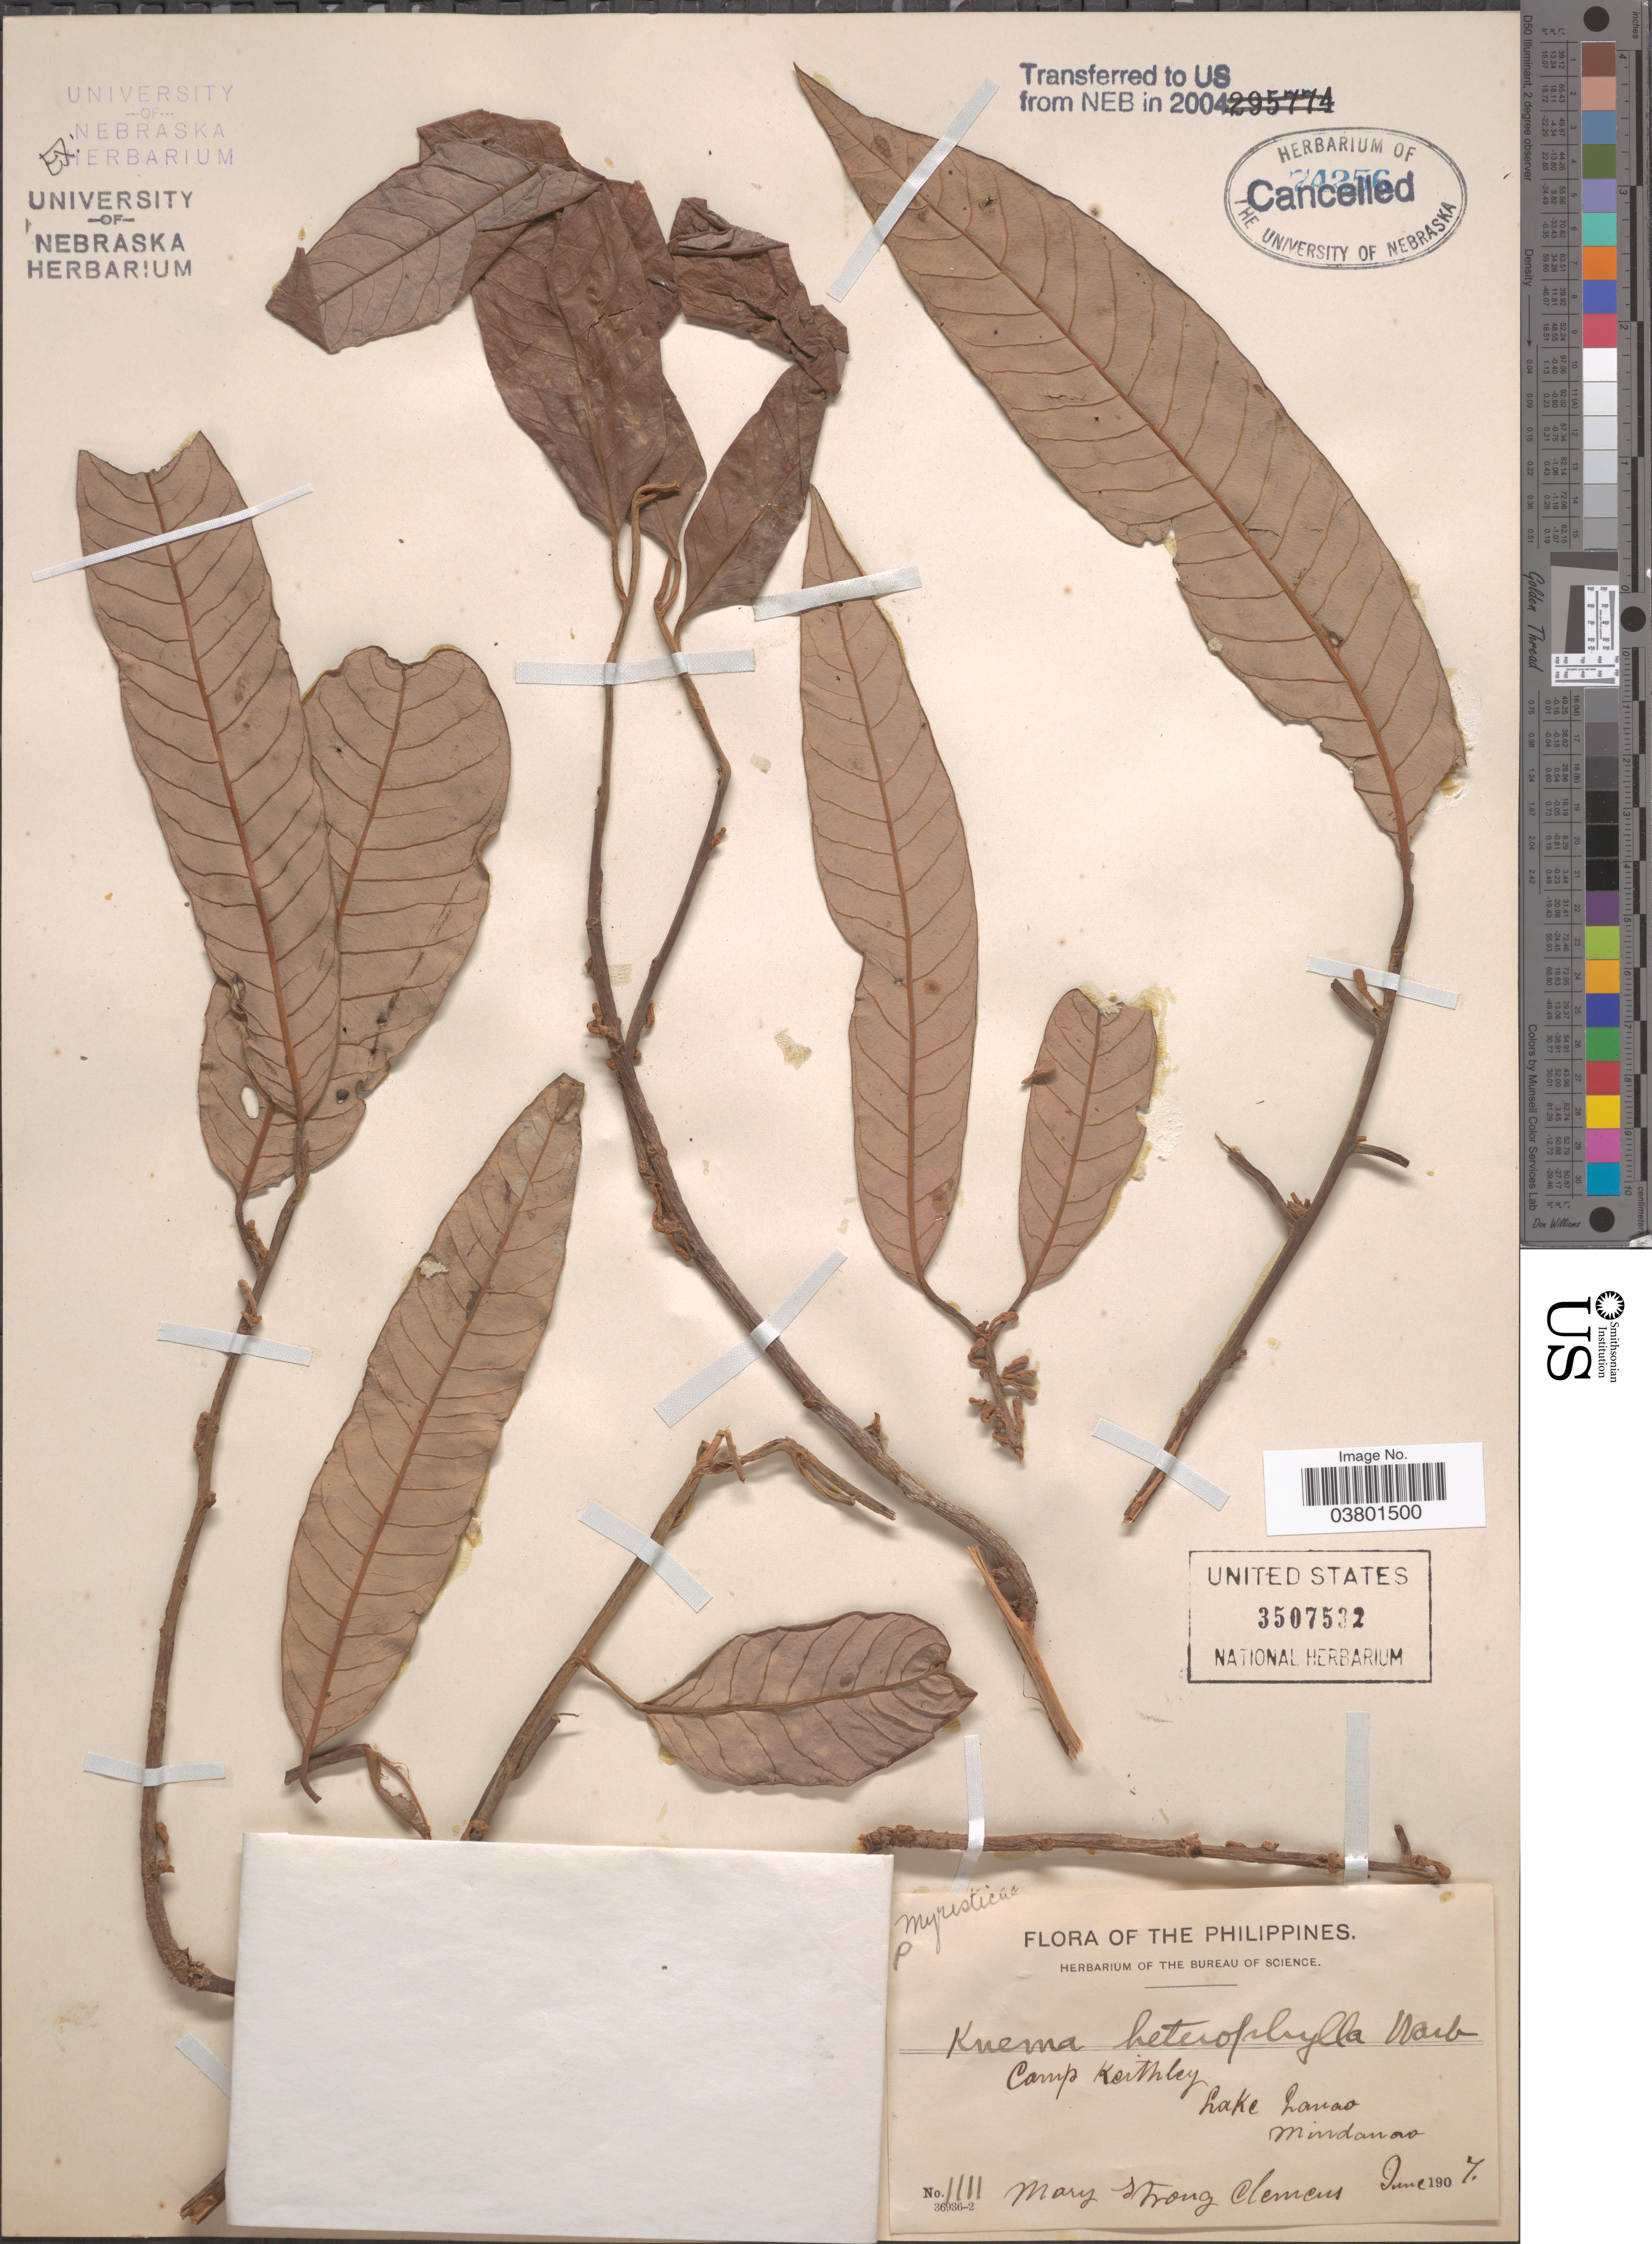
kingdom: Plantae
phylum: Tracheophyta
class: Magnoliopsida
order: Magnoliales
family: Myristicaceae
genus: Knema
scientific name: Knema glomerata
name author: (Blanco) Merr.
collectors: M. S. Clemens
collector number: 1111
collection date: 1907-06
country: Philippines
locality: Camp Keithley. Lake Lanao, Mindanao.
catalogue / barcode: US 3507532